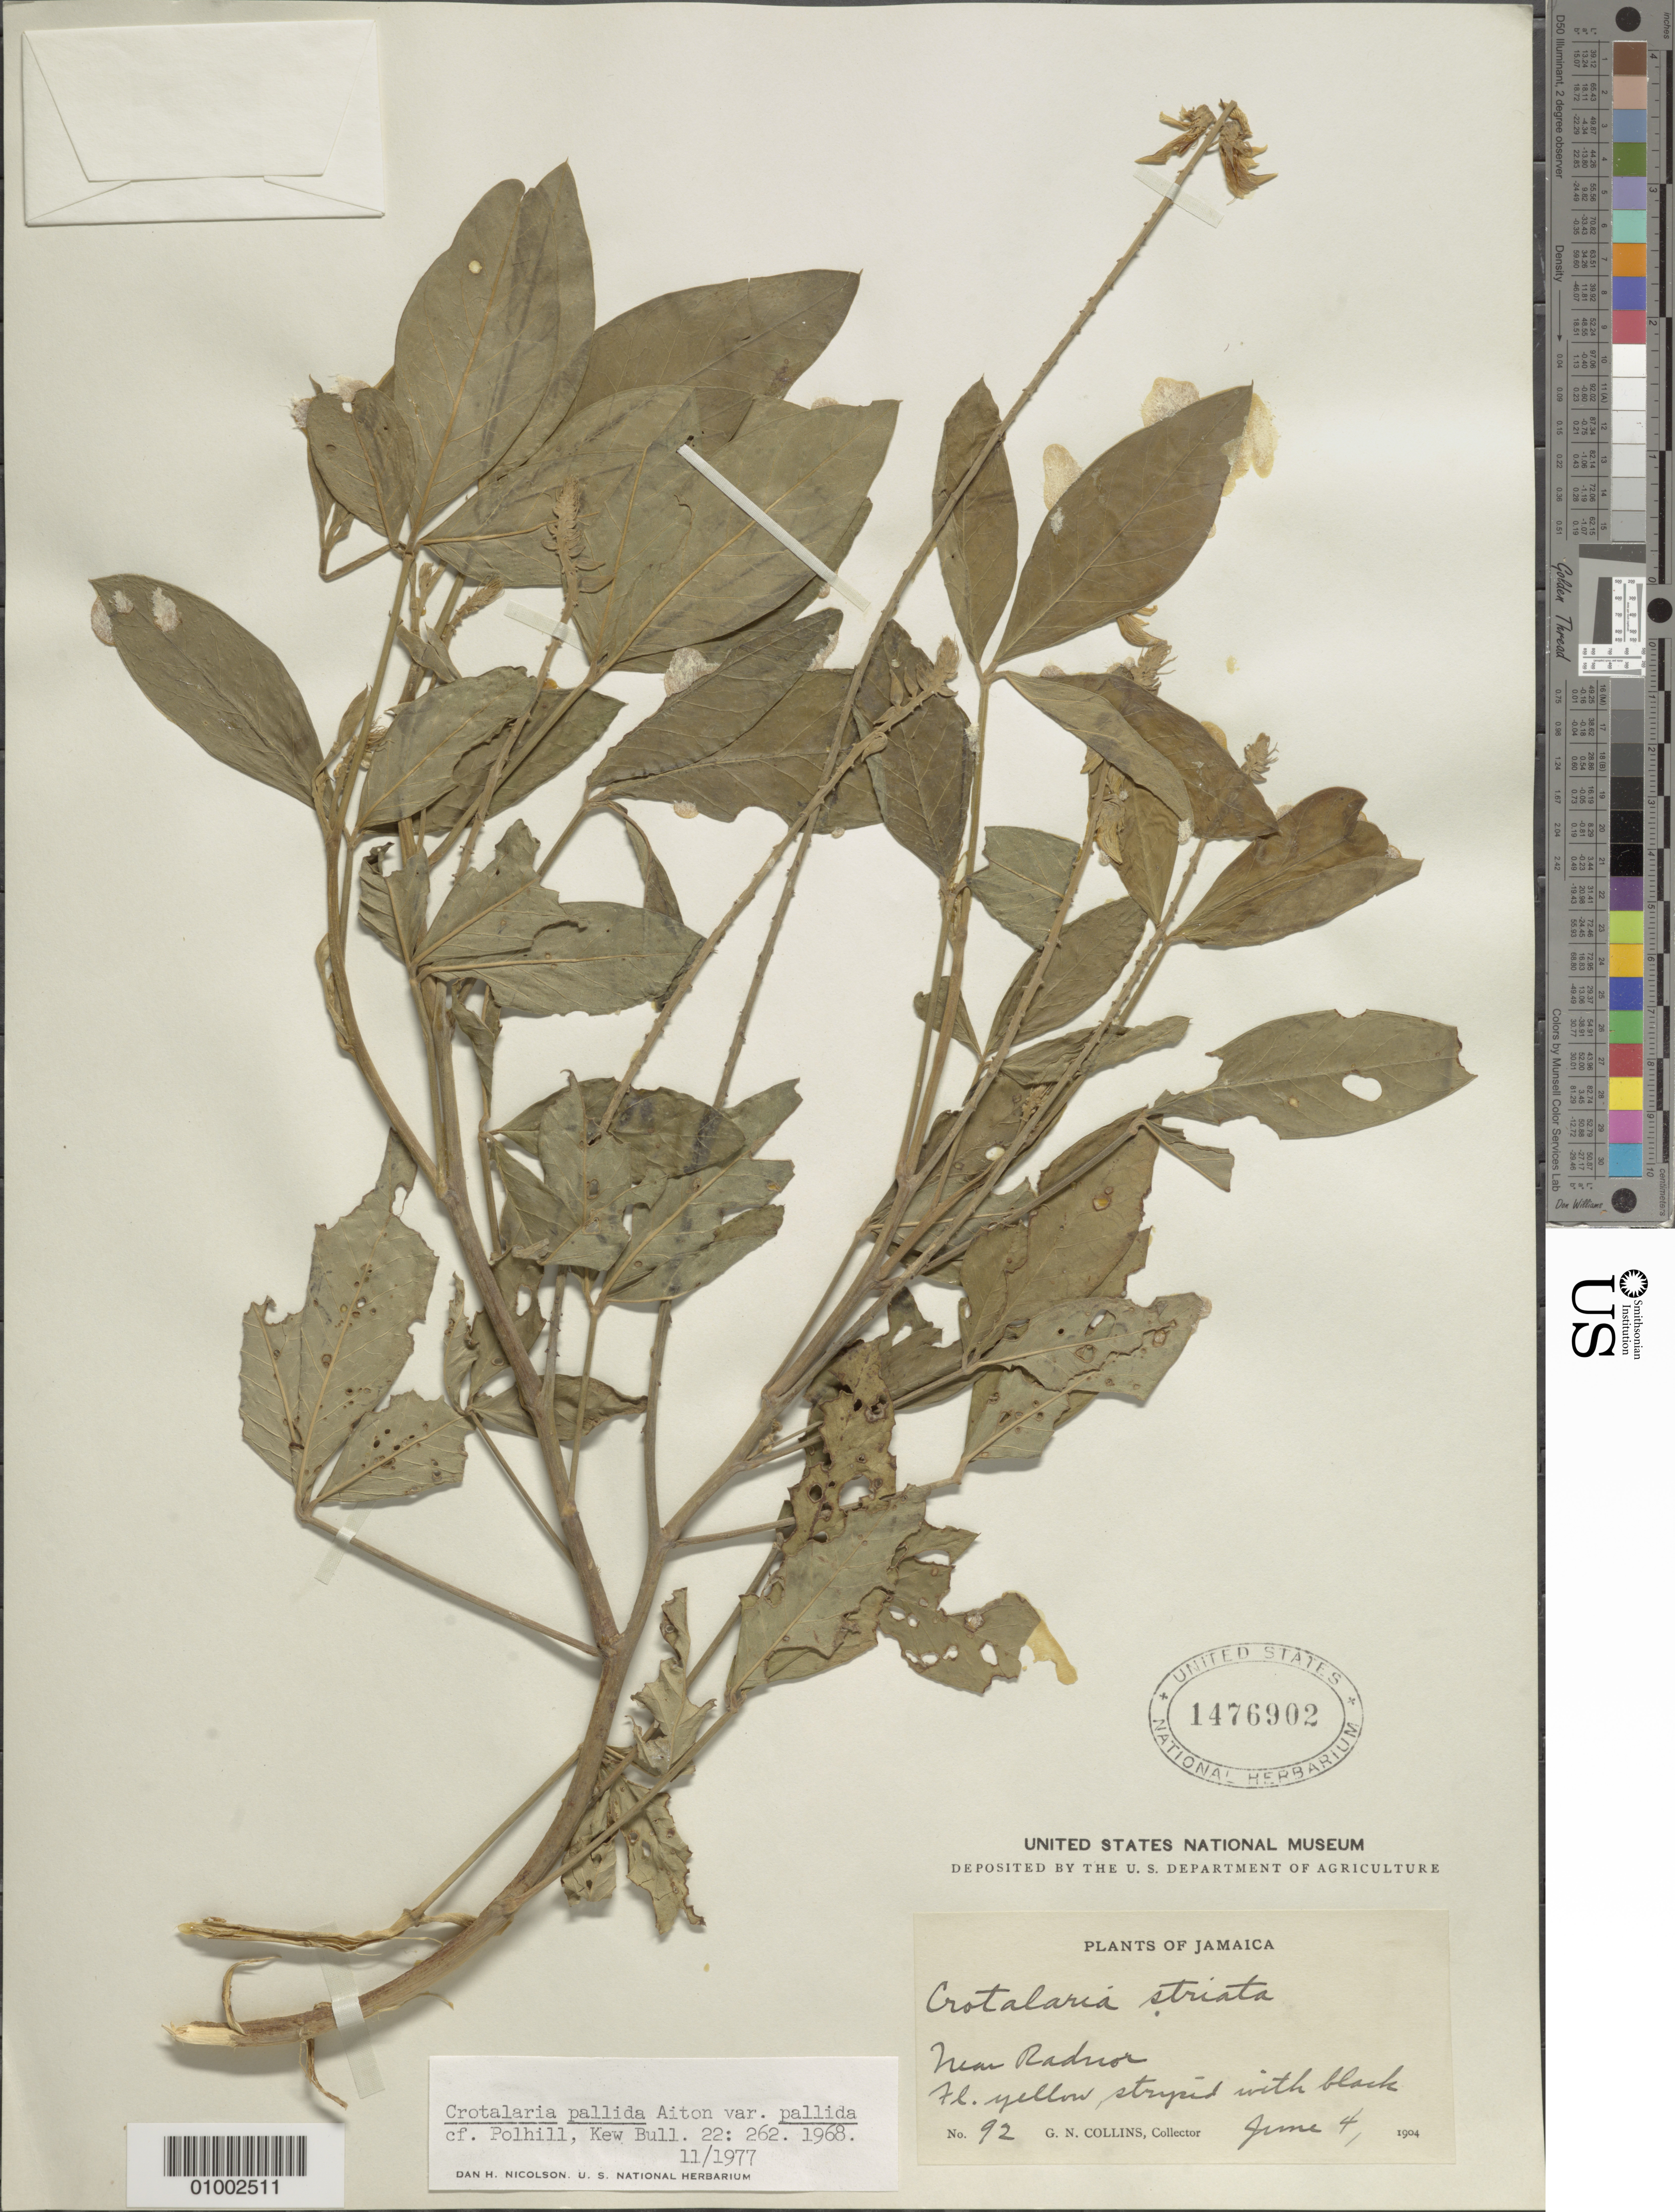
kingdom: Plantae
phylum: Tracheophyta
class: Magnoliopsida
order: Fabales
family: Fabaceae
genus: Crotalaria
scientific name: Crotalaria pallida var. pallida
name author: Aiton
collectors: G. Collins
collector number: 92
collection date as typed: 04 Jun 1904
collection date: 1904-06-04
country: Jamaica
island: Jamaica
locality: Near Raduor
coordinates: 0 N, 0 E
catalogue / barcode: US 1476902